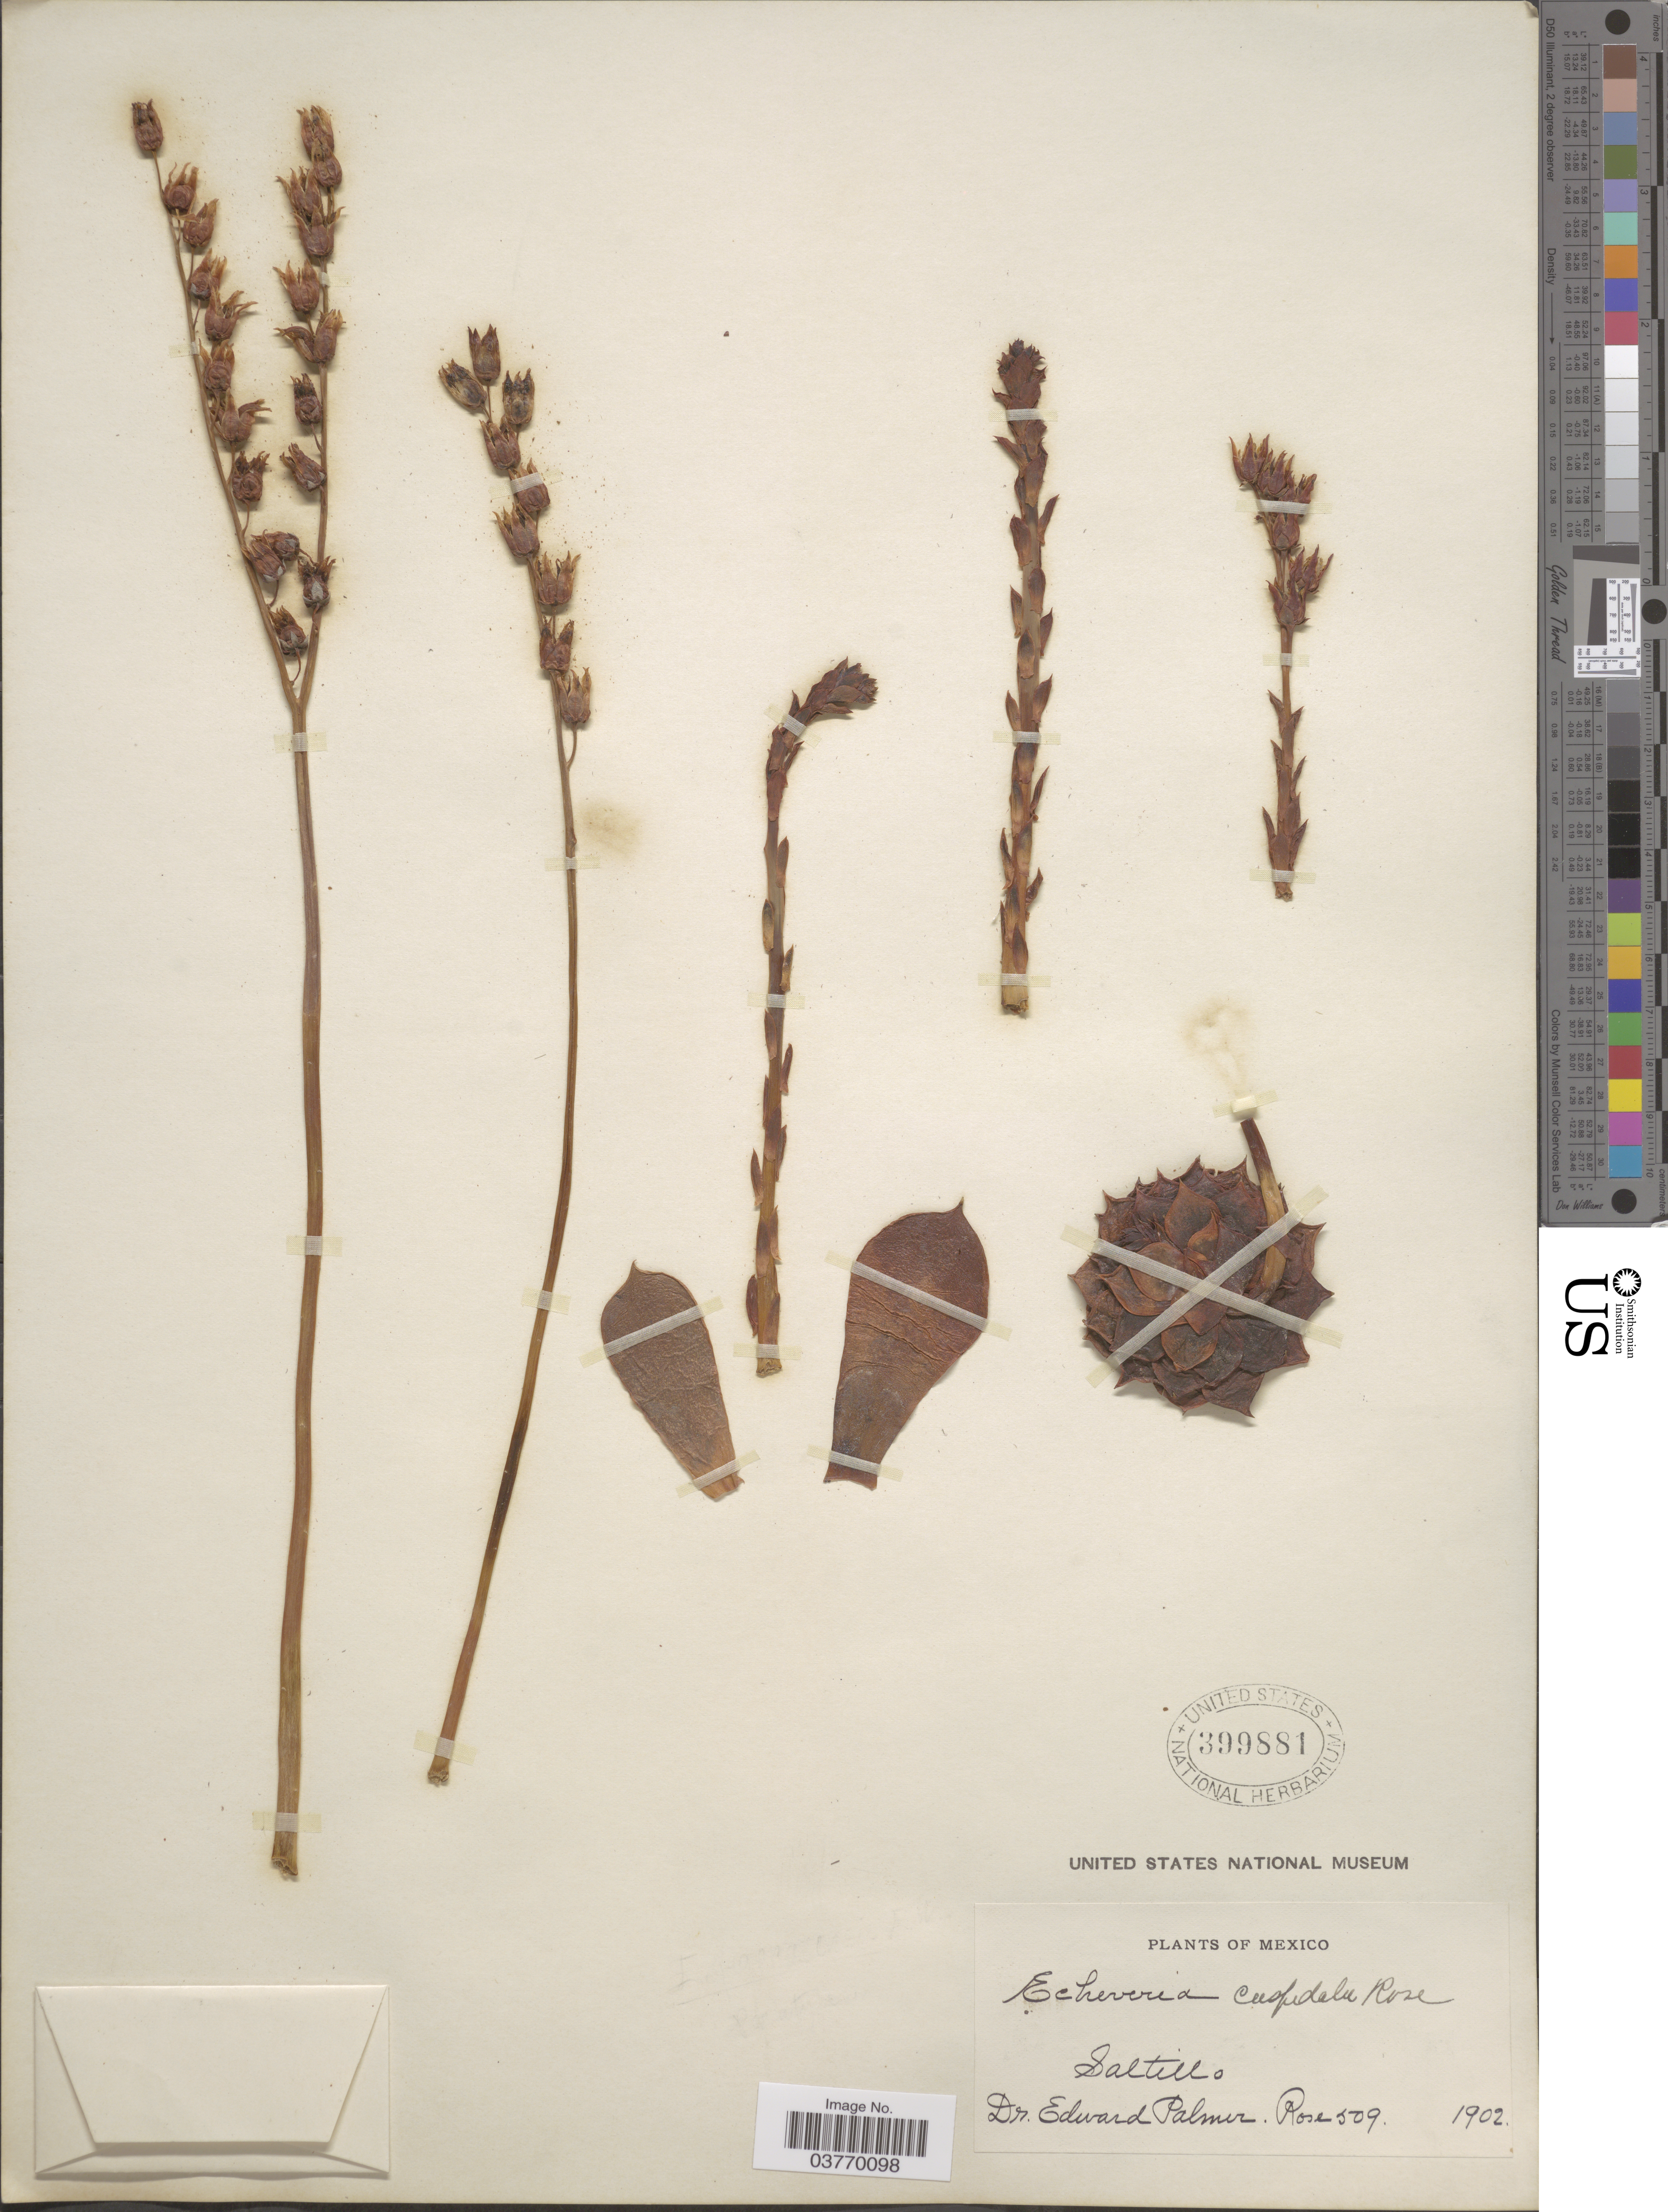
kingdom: Plantae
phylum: Tracheophyta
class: Magnoliopsida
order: Saxifragales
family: Crassulaceae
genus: Echeveria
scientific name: Echeveria cuspidata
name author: Rose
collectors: E. Palmer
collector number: Rose509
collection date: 1902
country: Mexico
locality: Saltillo.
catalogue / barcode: US 399881